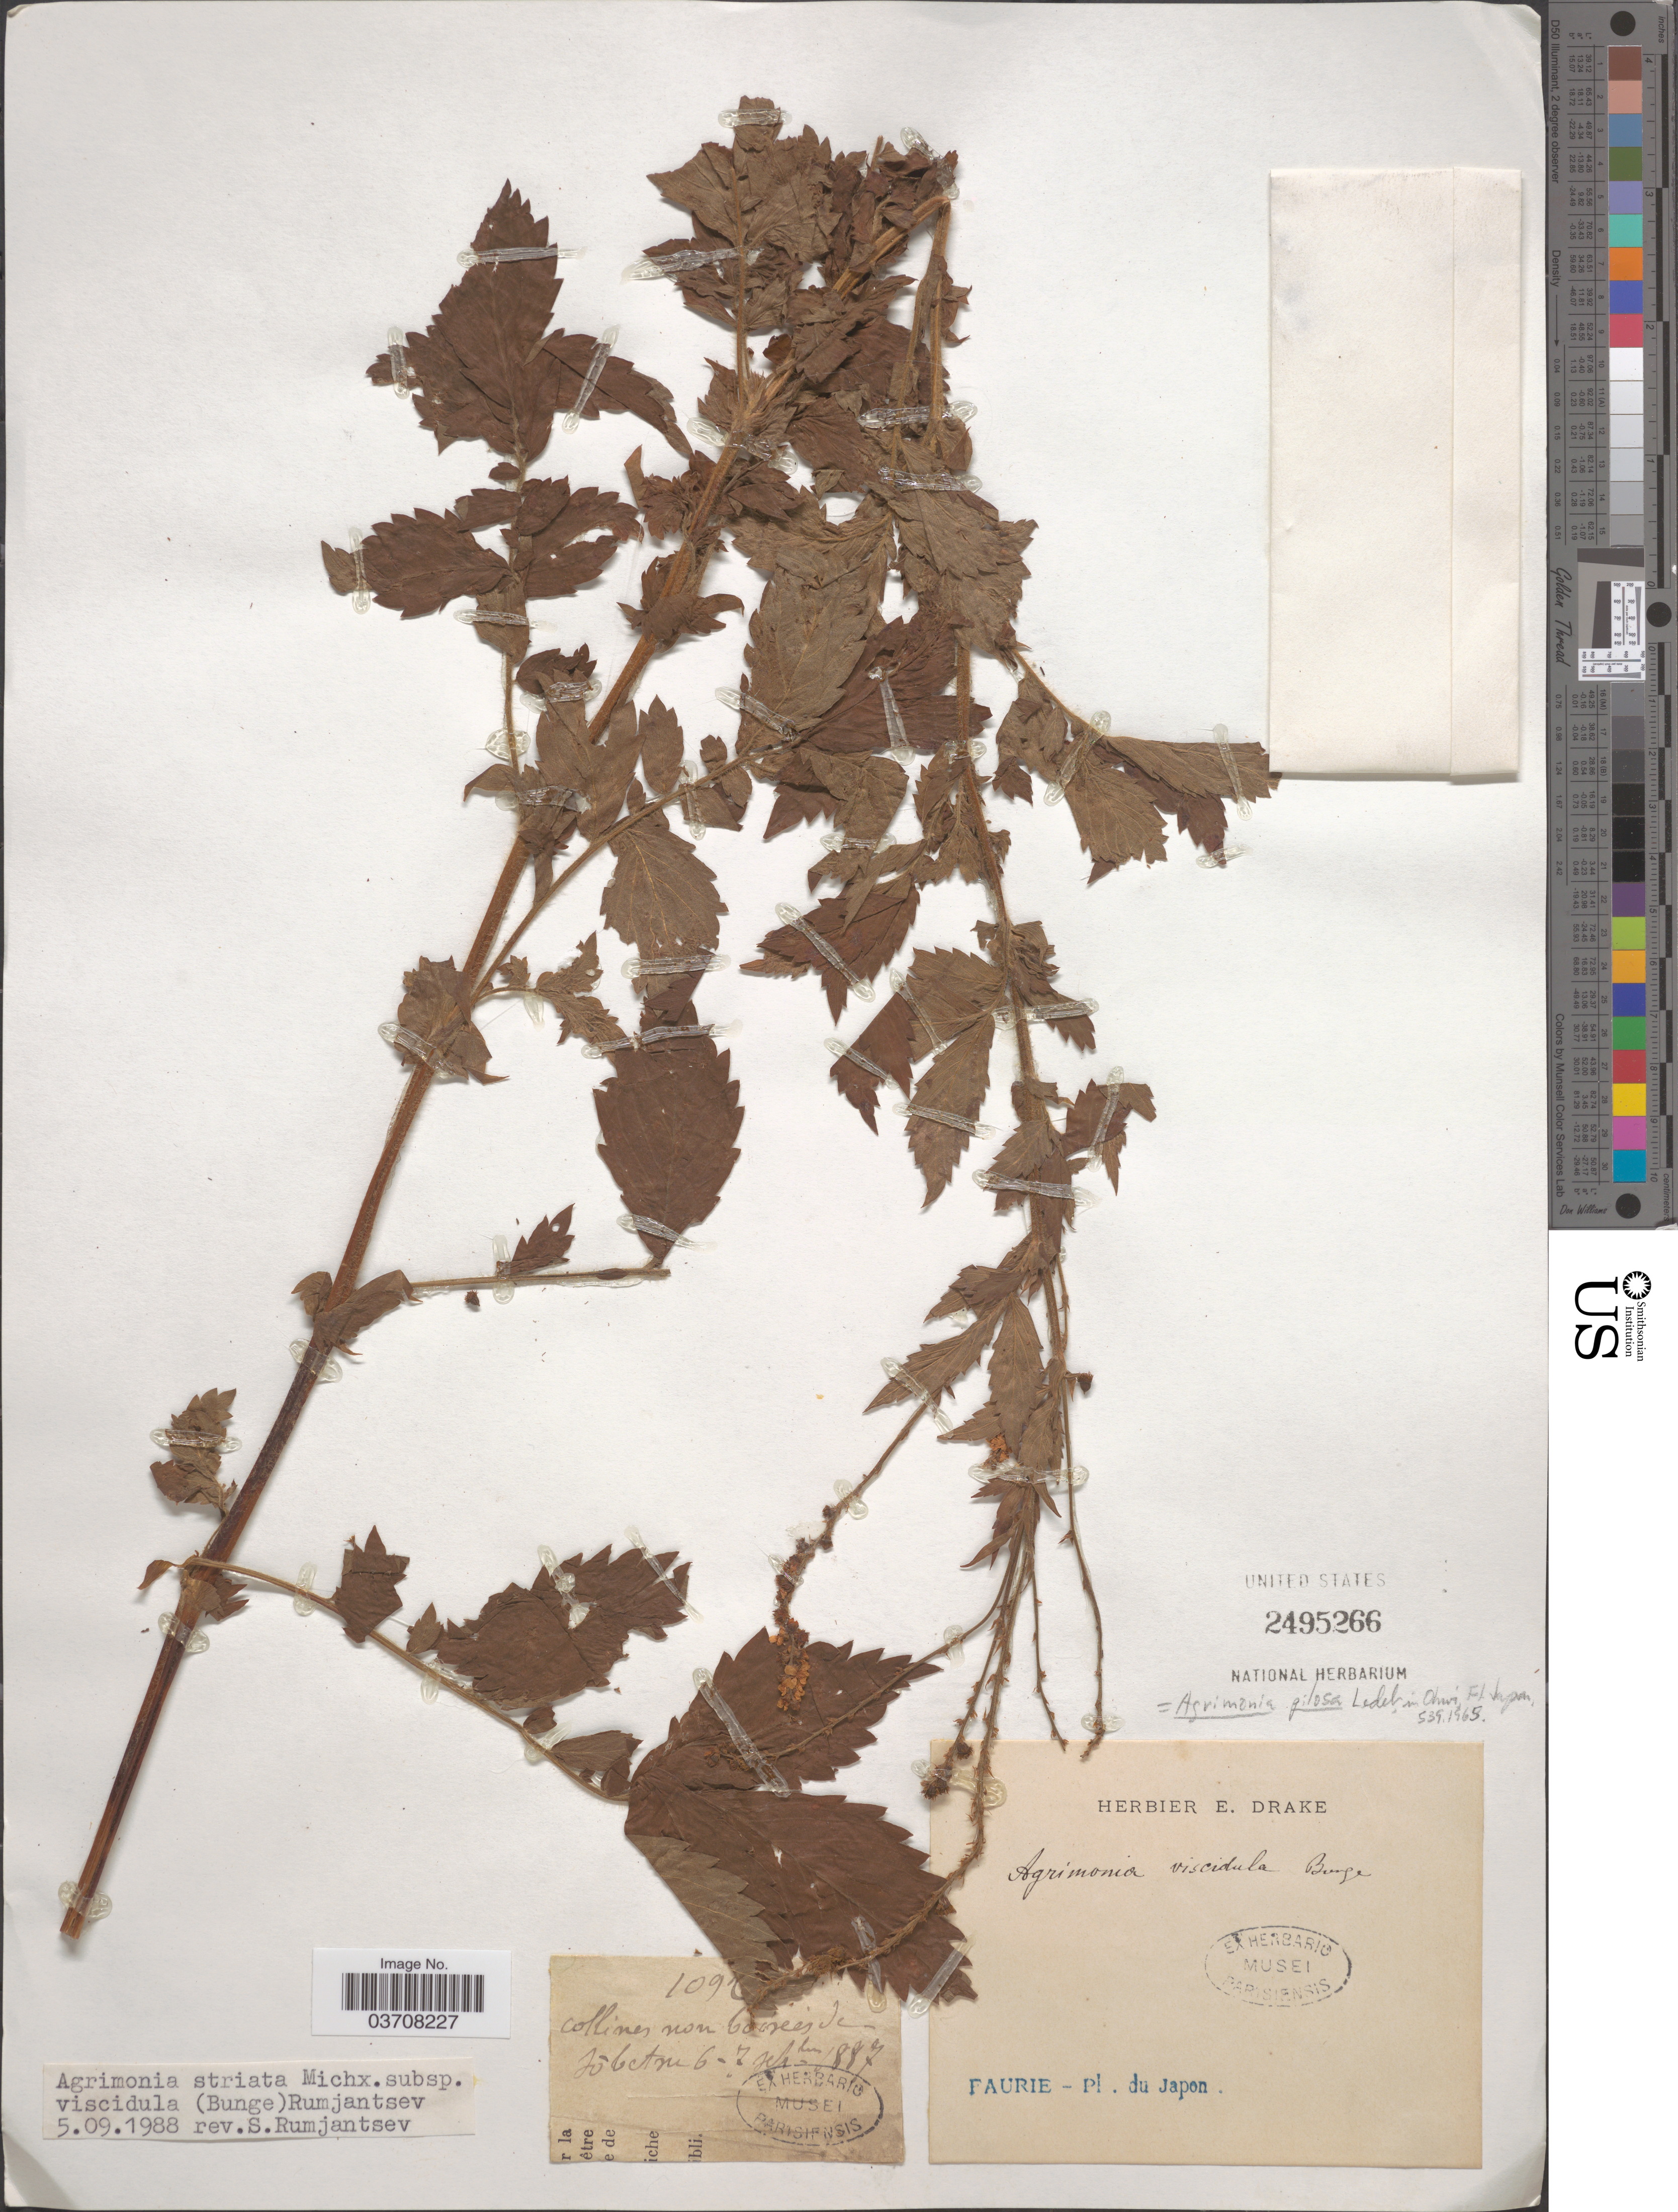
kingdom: Plantae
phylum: Tracheophyta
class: Magnoliopsida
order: Rosales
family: Rosaceae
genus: Agrimonia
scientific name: Agrimonia striata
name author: Michx.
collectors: -. Faurie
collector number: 1092*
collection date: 1887-09-06/1887-09-07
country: Japan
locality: Collines non boisées de Jobetsu.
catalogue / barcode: US 2495266